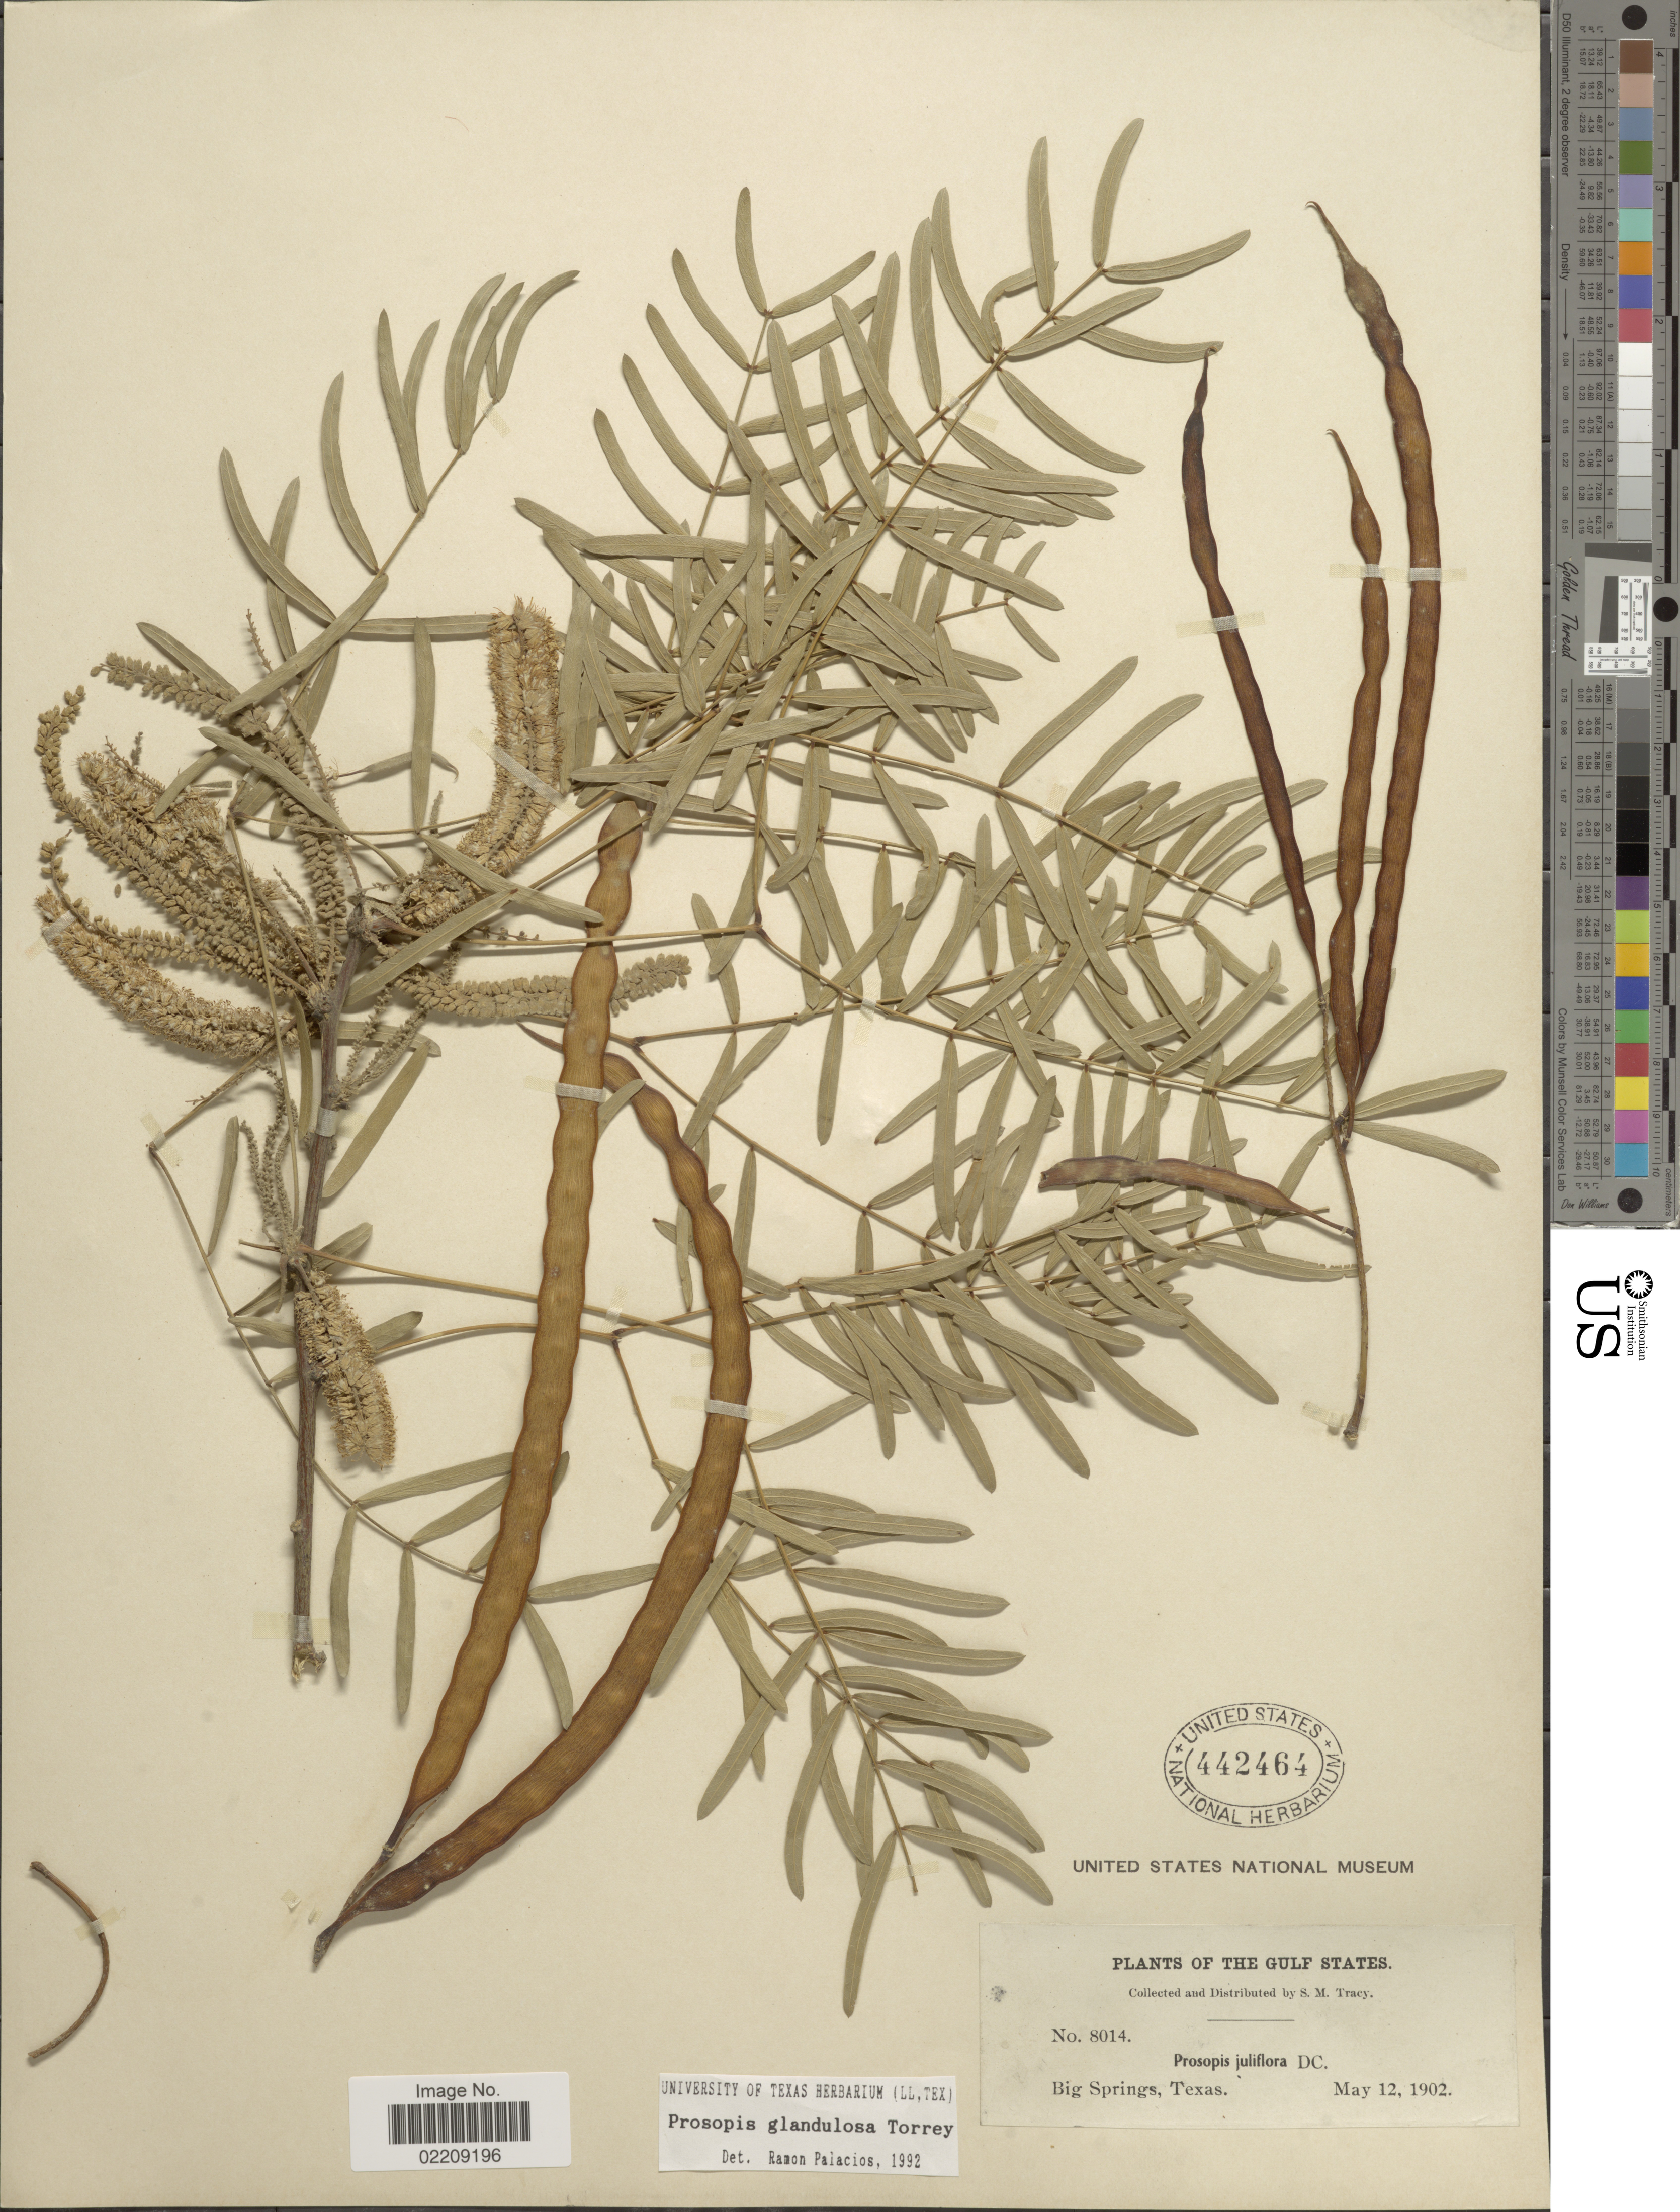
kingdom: Plantae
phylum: Tracheophyta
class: Magnoliopsida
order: Fabales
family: Fabaceae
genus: Neltuma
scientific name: Neltuma glandulosa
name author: (Torr.) Britton & Rose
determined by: Strong, Mark T., (BOT), Smithsonian Institution - National Museum of Natural History (UNITED STATES)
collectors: S. M. Tracy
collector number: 8014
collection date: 1902-05-12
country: United States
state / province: Texas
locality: The Gulf States, Big Springs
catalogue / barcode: US 442464